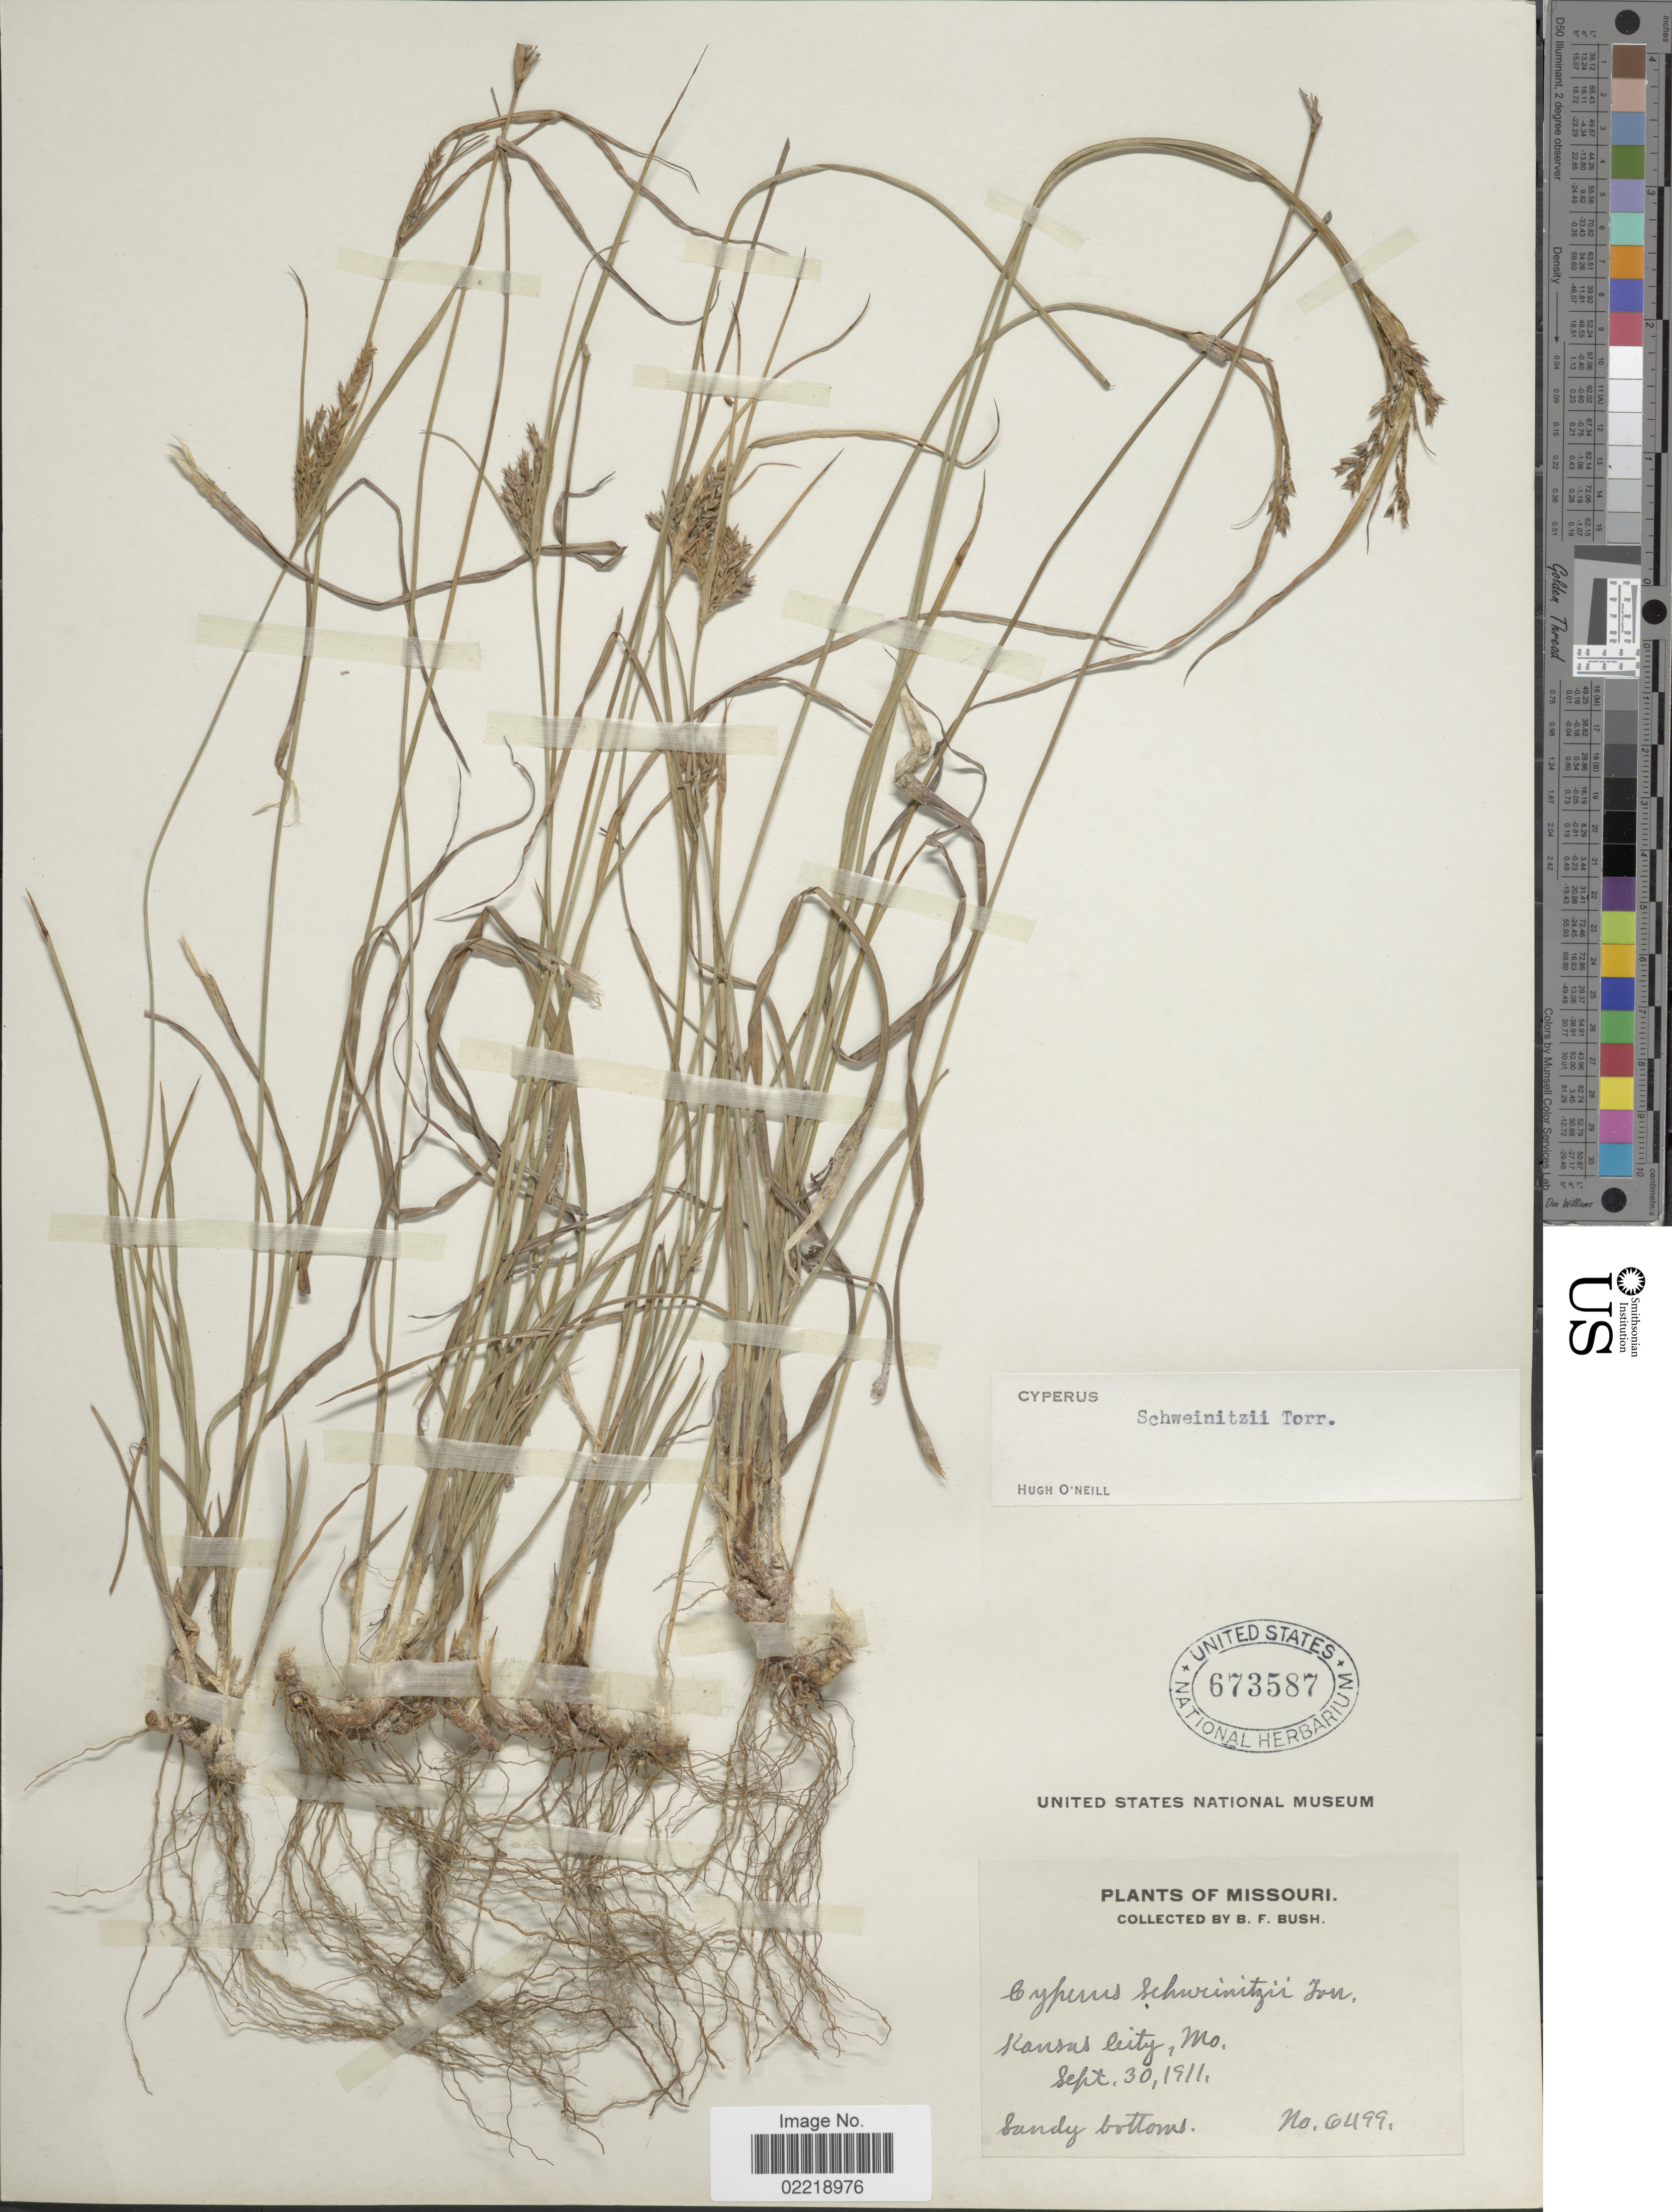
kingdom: Plantae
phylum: Tracheophyta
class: Liliopsida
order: Poales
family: Cyperaceae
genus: Cyperus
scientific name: Cyperus schweinitzii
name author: Torr.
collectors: B. F. Bush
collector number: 6499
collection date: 1911-09-30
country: United States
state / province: Missouri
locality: Kansas City, Sandy bottoms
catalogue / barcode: US 673587